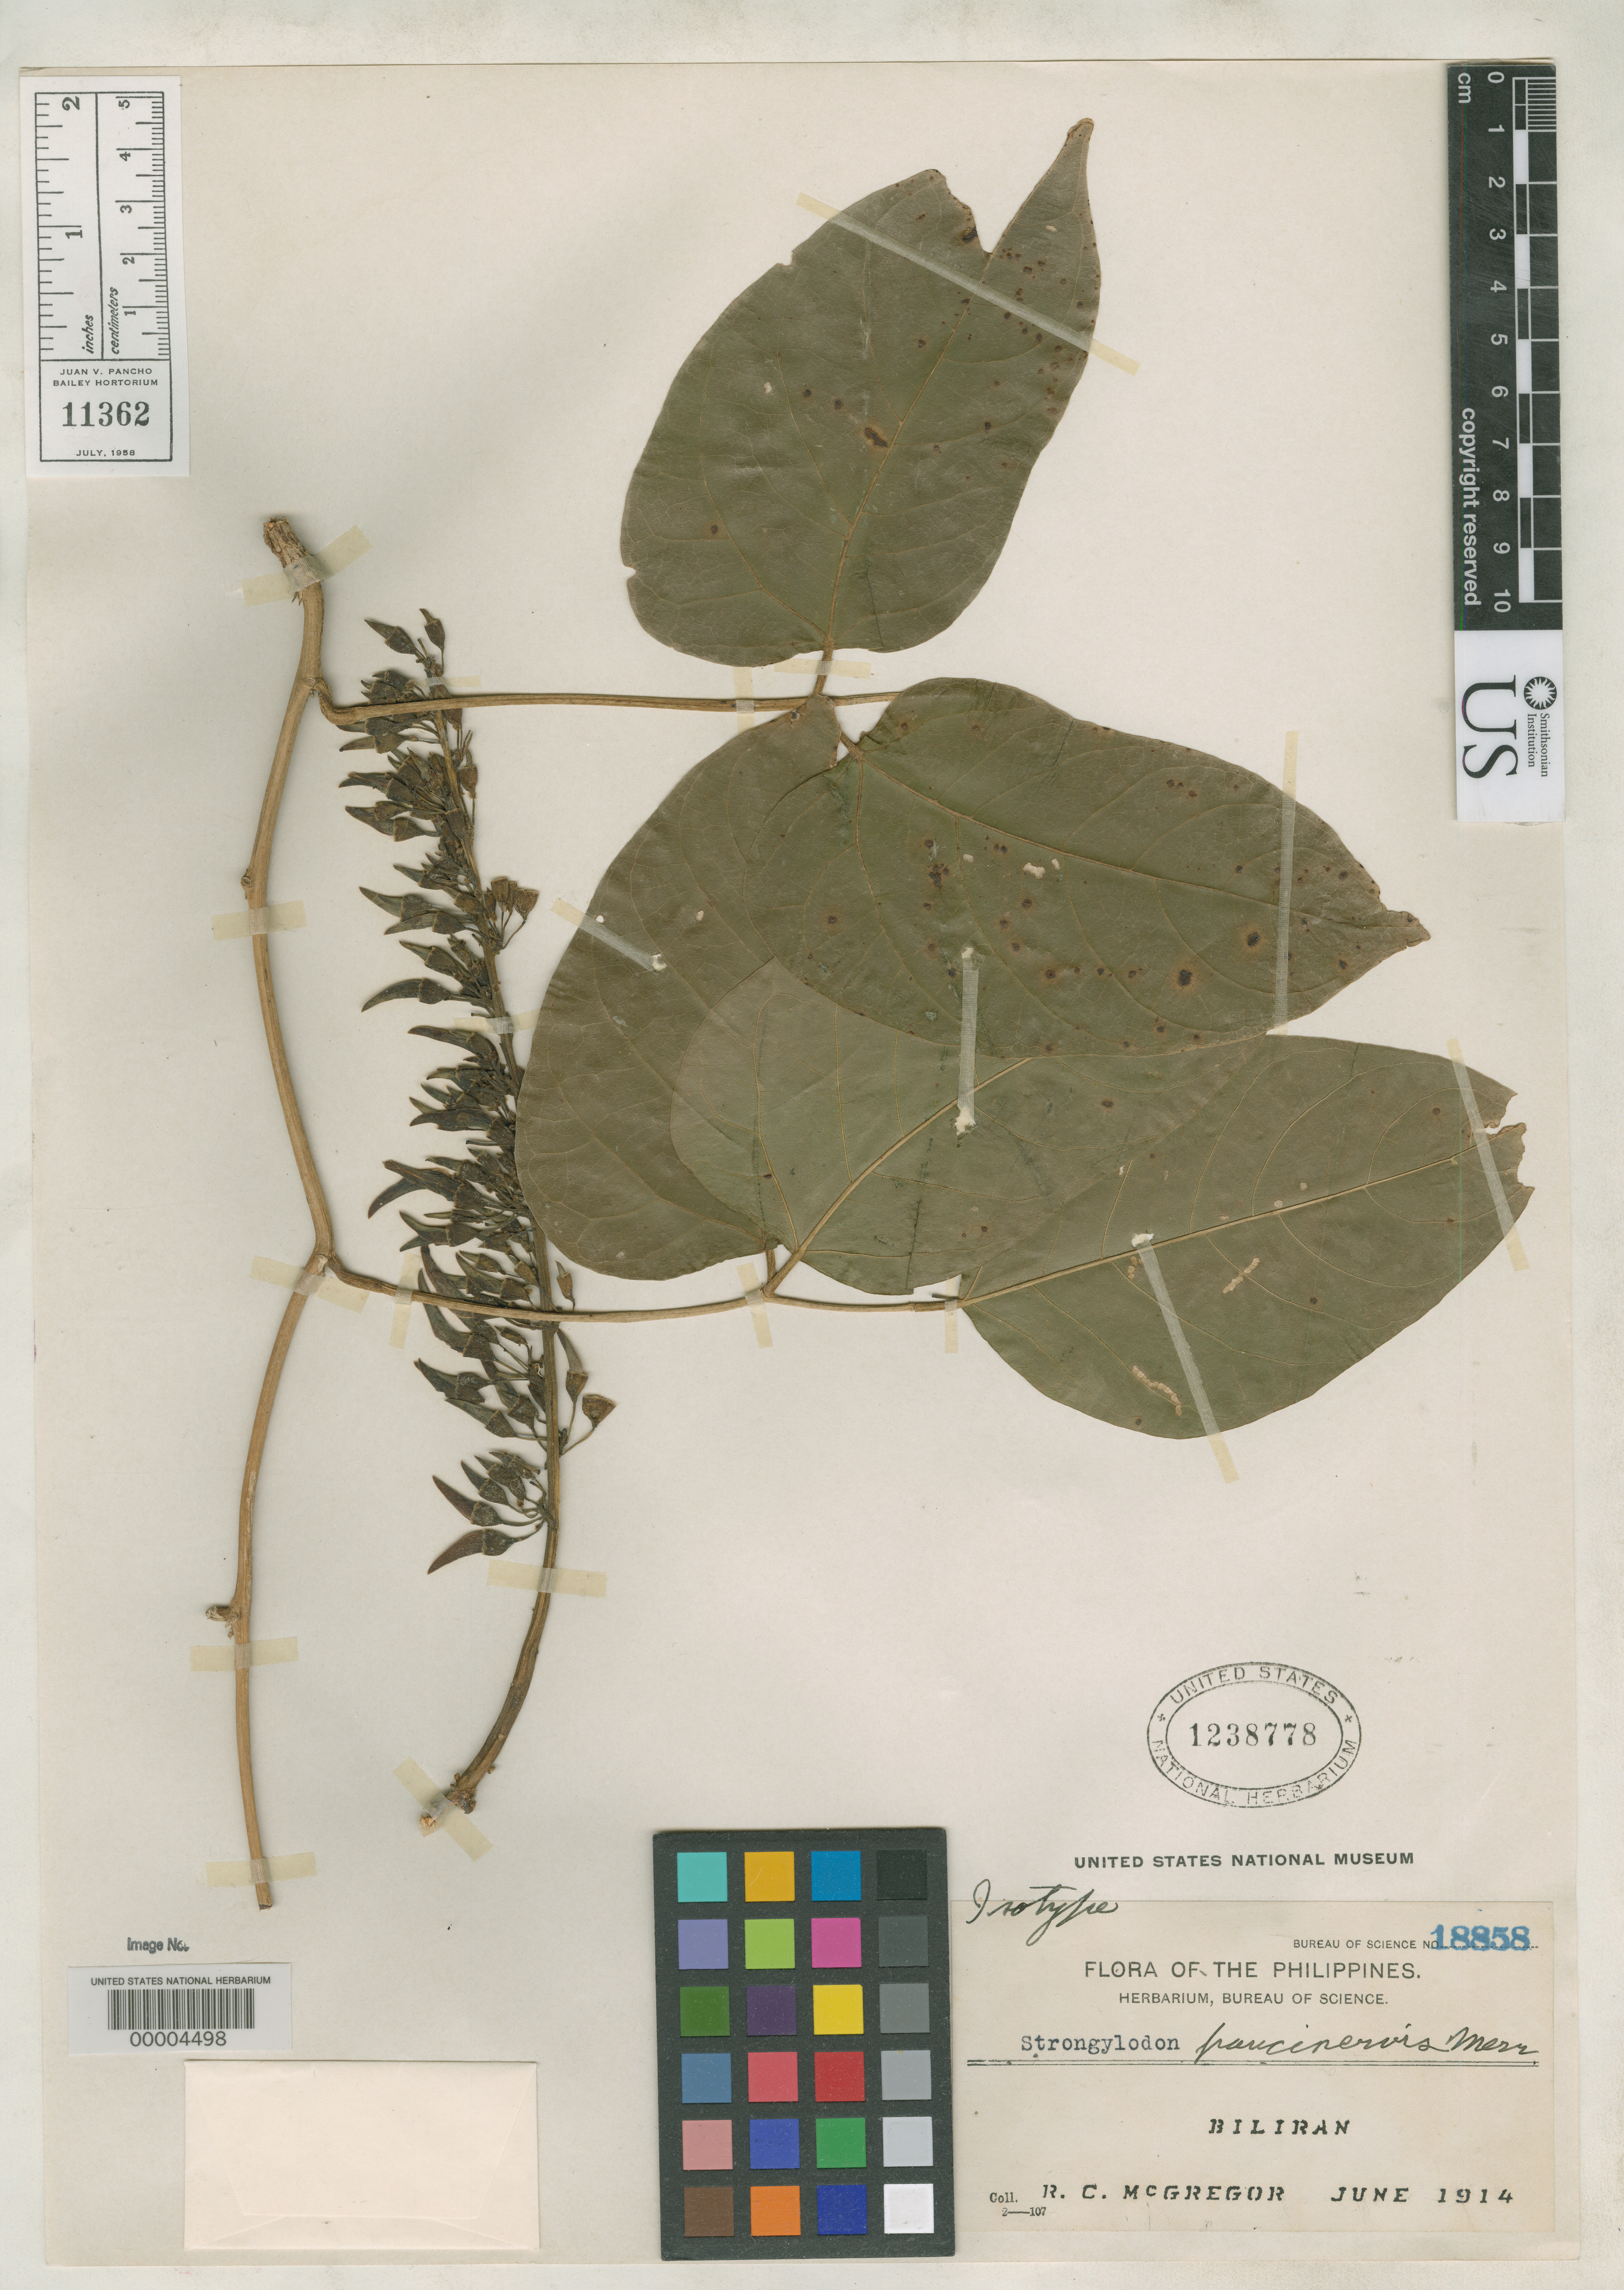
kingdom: Plantae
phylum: Tracheophyta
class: Magnoliopsida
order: Fabales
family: Fabaceae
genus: Strongylodon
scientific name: Strongylodon paucinervis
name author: Merr.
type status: Isotype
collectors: R. C. McGregor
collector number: Bur. Sci. 18858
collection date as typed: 22 Jun 1914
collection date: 1914-06-22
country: Philippines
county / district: Biliran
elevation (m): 300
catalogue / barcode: US 1238778